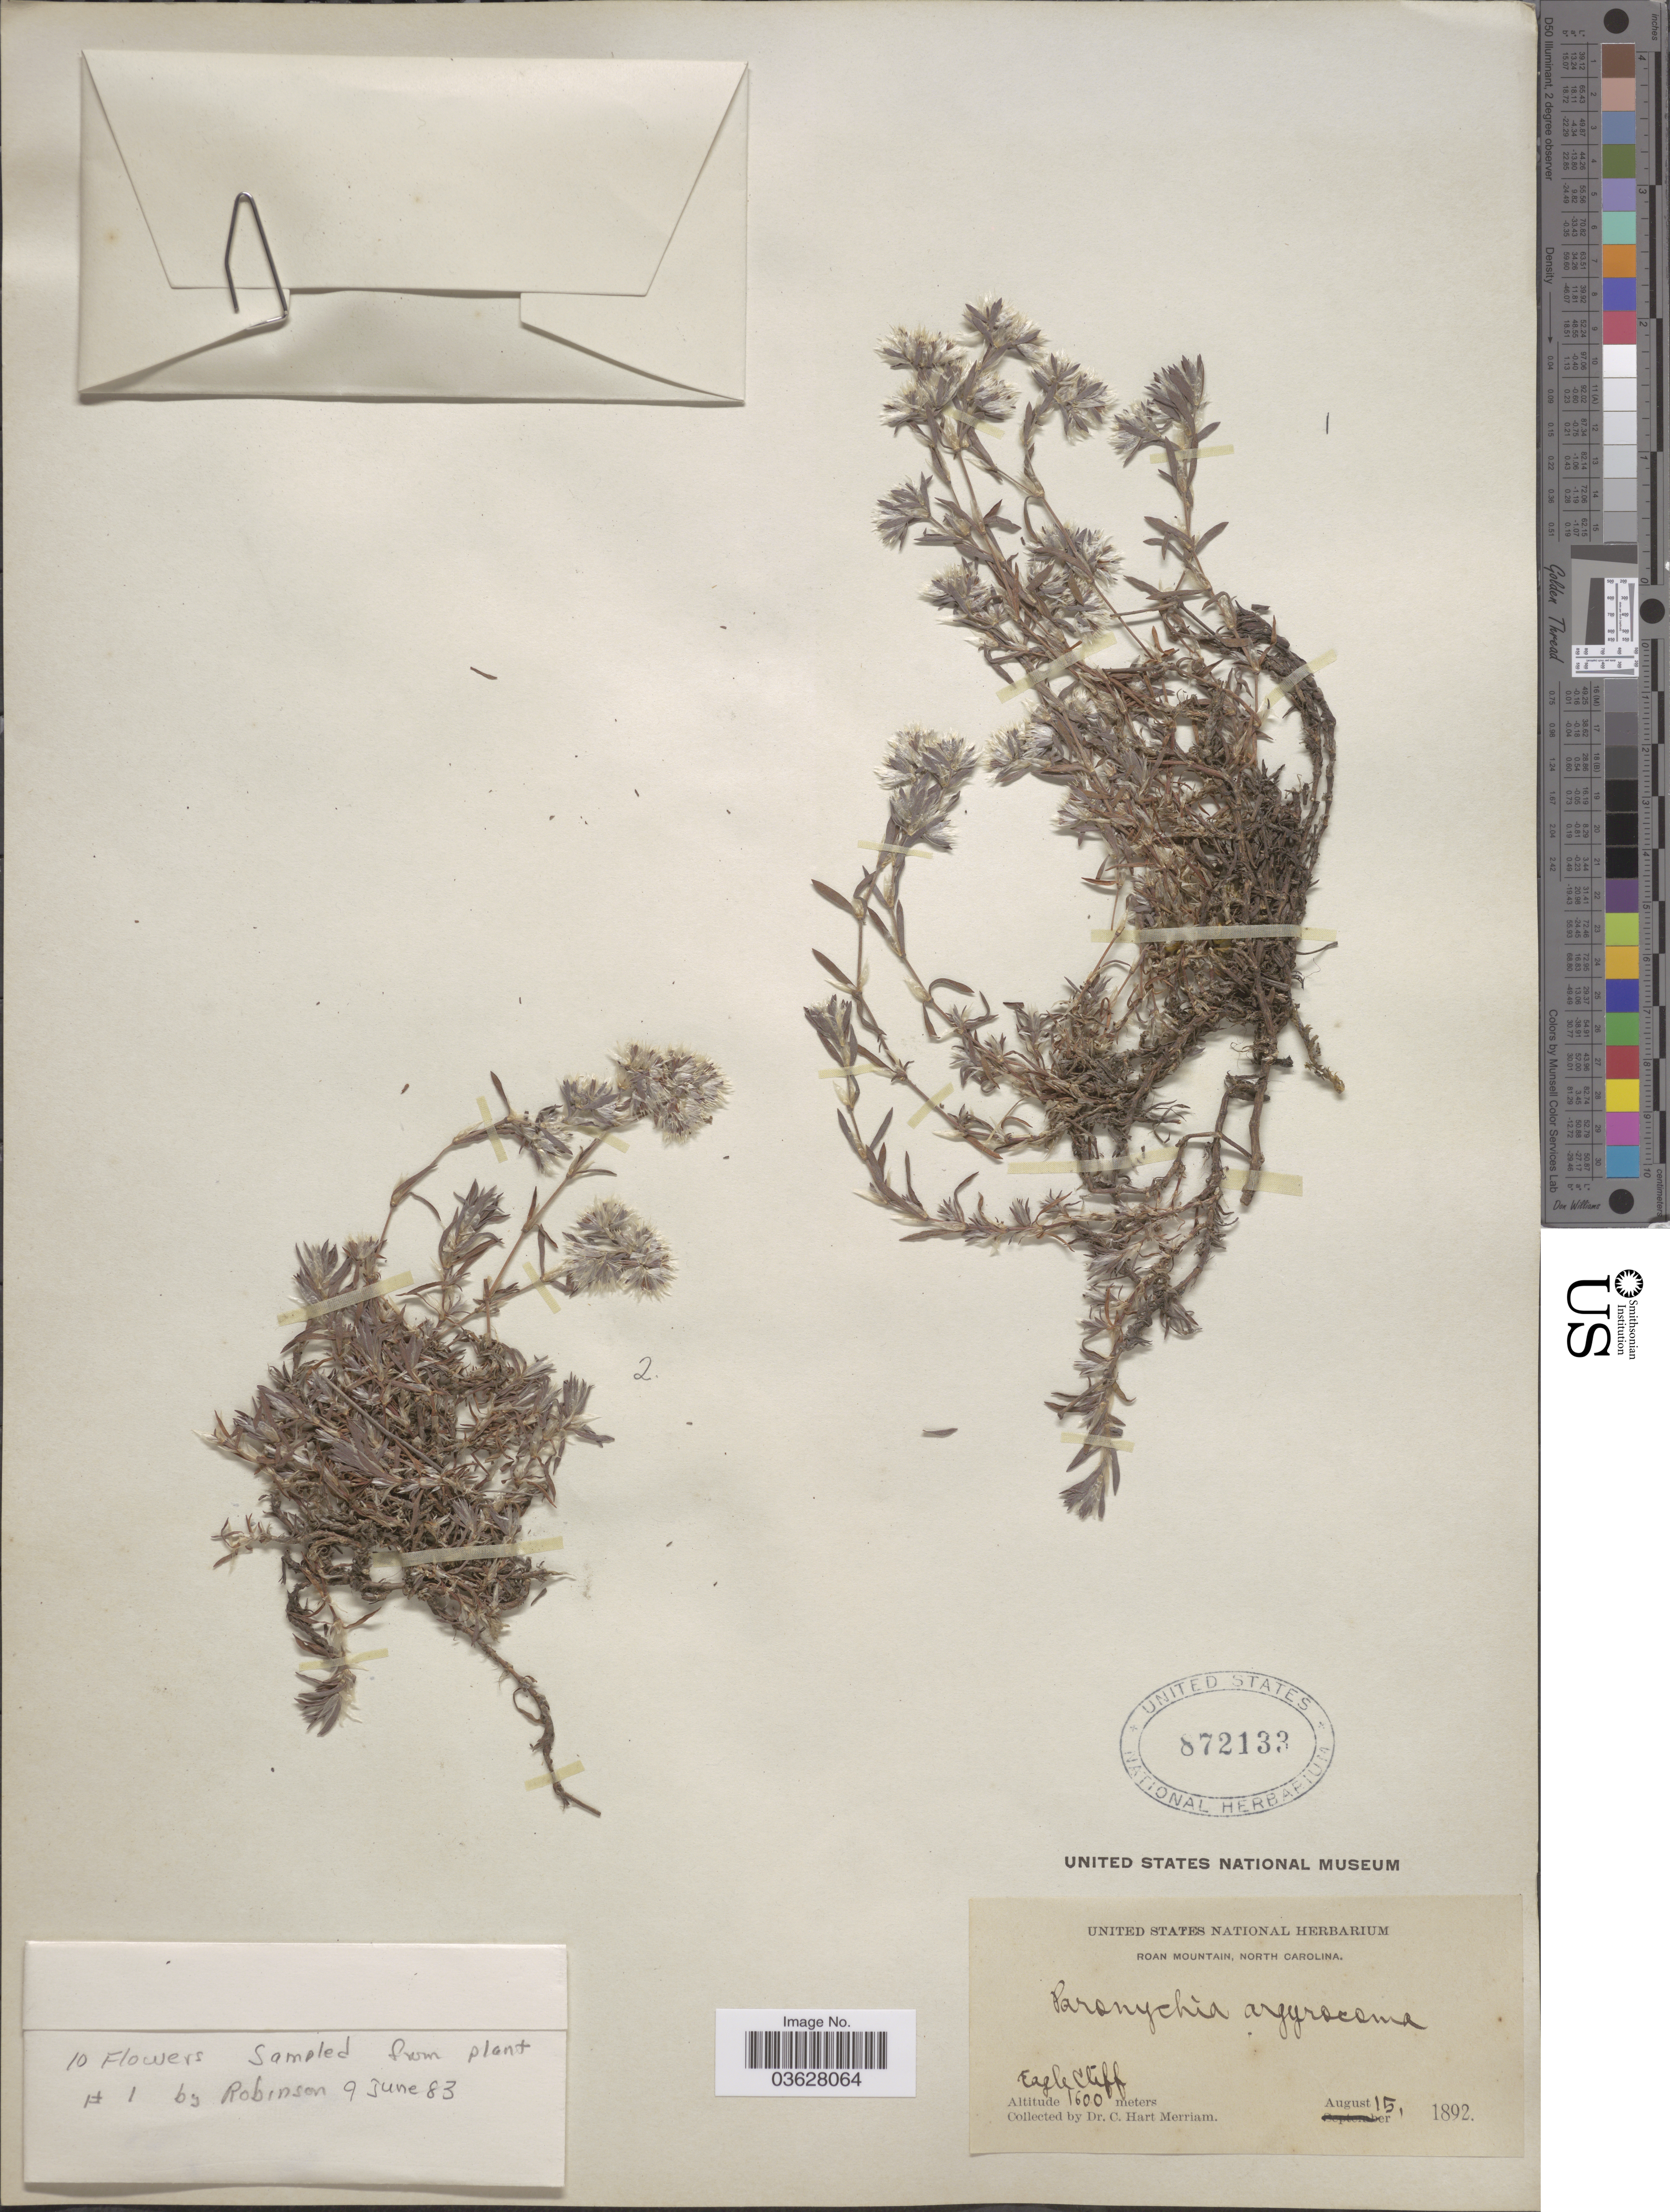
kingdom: Plantae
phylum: Tracheophyta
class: Magnoliopsida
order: Caryophyllales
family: Caryophyllaceae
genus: Paronychia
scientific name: Paronychia argyrocoma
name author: (Michx.) Nutt.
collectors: C. Merriam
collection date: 1892-08-15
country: United States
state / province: North Carolina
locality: Roan Mountain. Eagle Cliff.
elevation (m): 1600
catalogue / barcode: US 872133